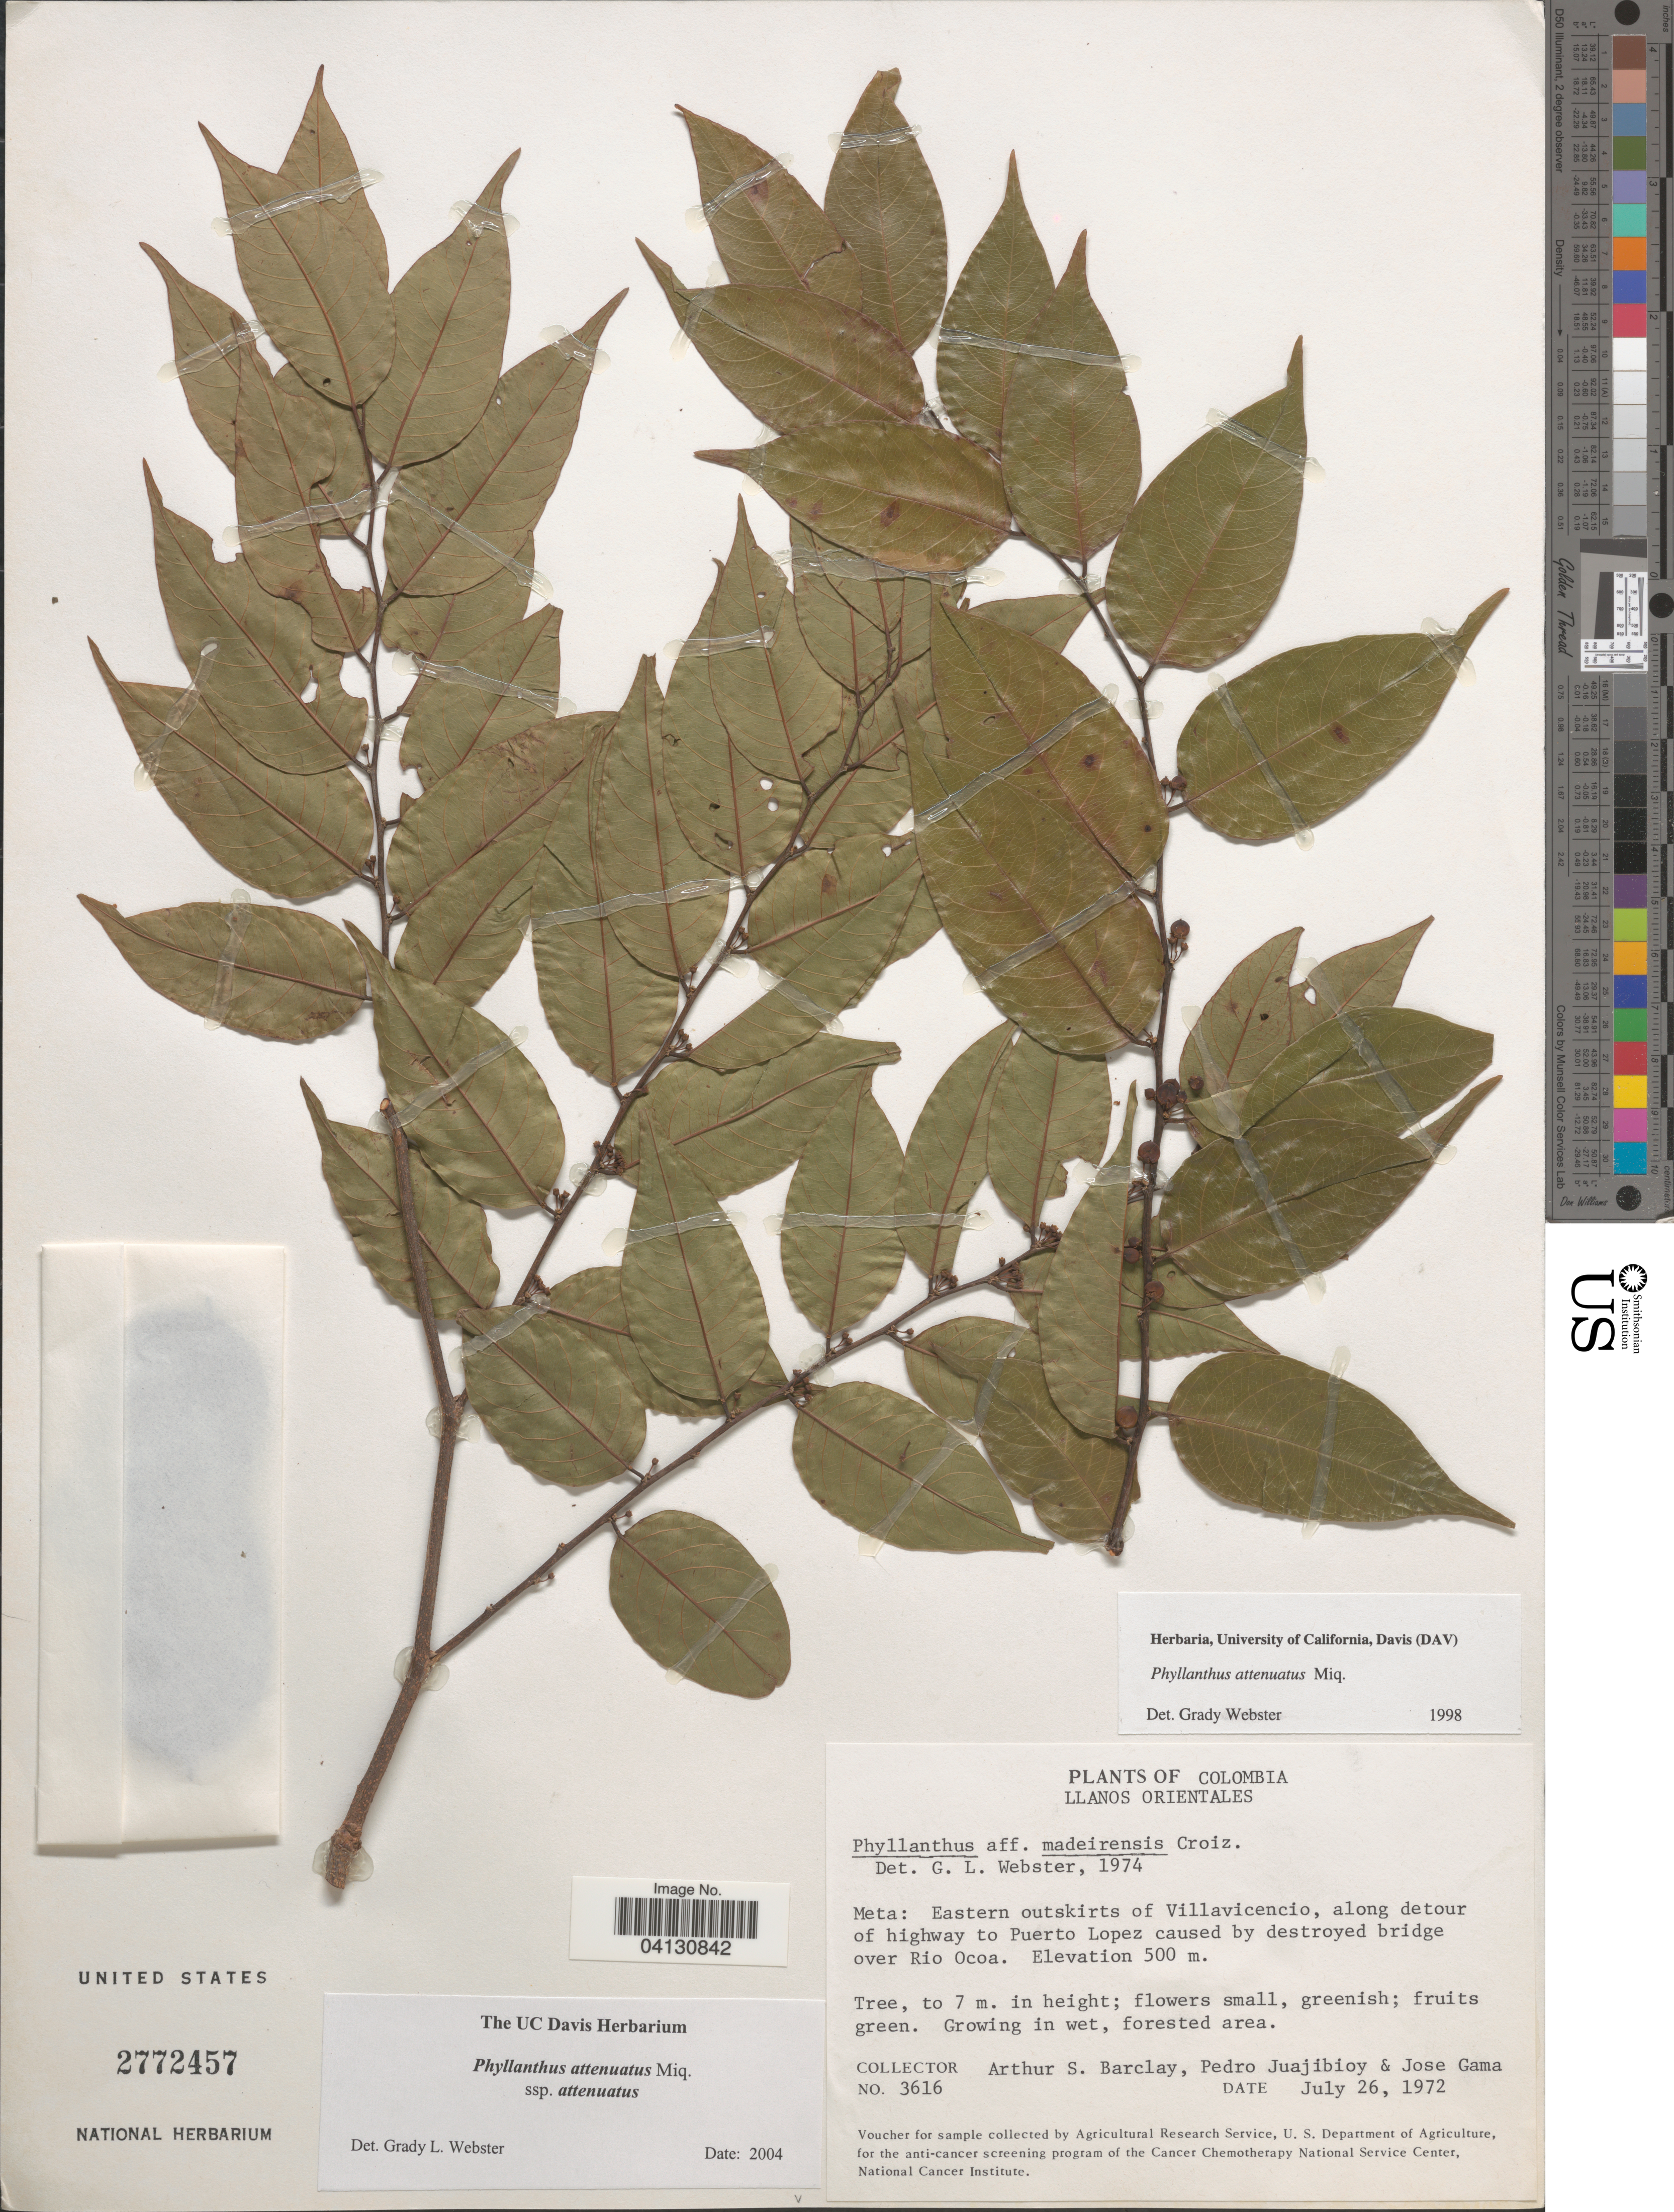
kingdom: Plantae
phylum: Tracheophyta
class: Magnoliopsida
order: Malpighiales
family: Phyllanthaceae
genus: Phyllanthus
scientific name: Phyllanthus attenuatus subsp. attenuatus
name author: Miq.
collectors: A. S. Barclay, P. Juaijibioy & J. Gama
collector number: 3616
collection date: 1972-07-26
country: Colombia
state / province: Meta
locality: Llanos Orientales. Eastern outskirts of Villavicencio, along detour of highway to Puerto Lopez caused by destroyed bridge over Rio Ocoa.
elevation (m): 500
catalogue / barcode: US 2772457